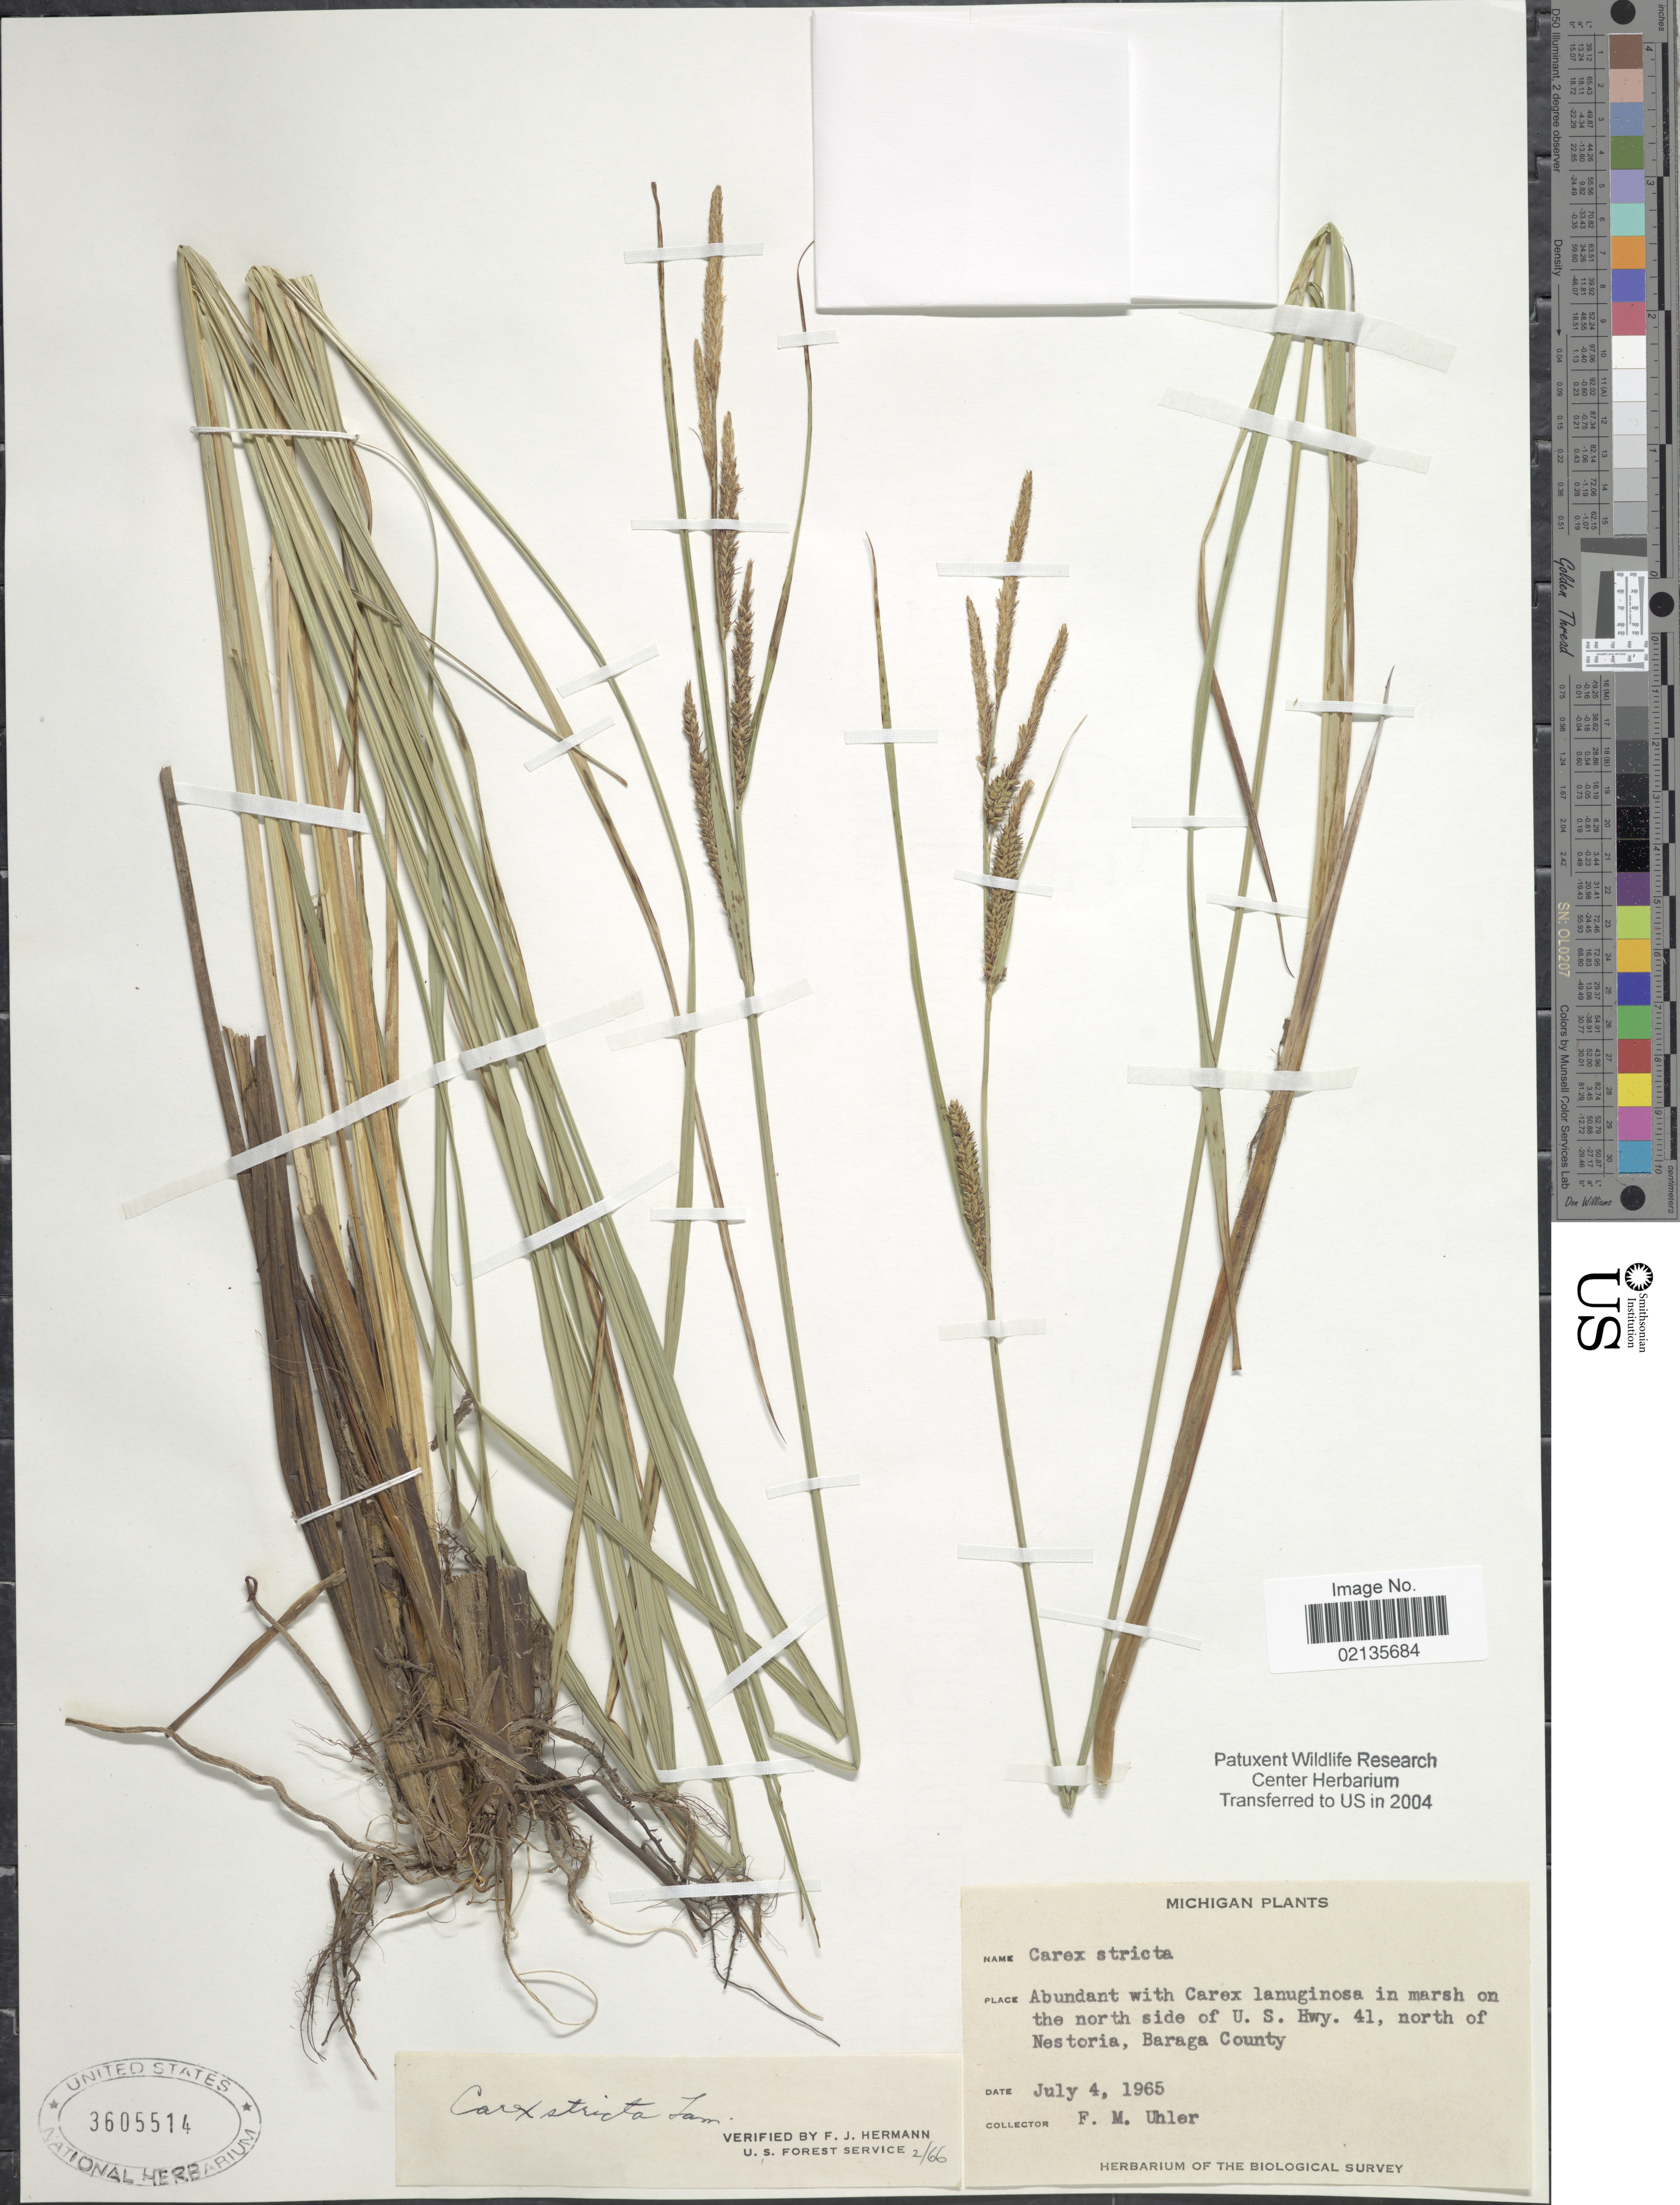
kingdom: Plantae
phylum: Tracheophyta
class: Liliopsida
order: Poales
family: Cyperaceae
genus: Carex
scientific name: Carex stricta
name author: Lam.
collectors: F. M. Uhler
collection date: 1965-07-04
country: United States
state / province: Michigan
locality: In marsh on the north side of U.S. Hwy. 41, north of Nestoria, Baraga County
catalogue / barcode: US 3605514